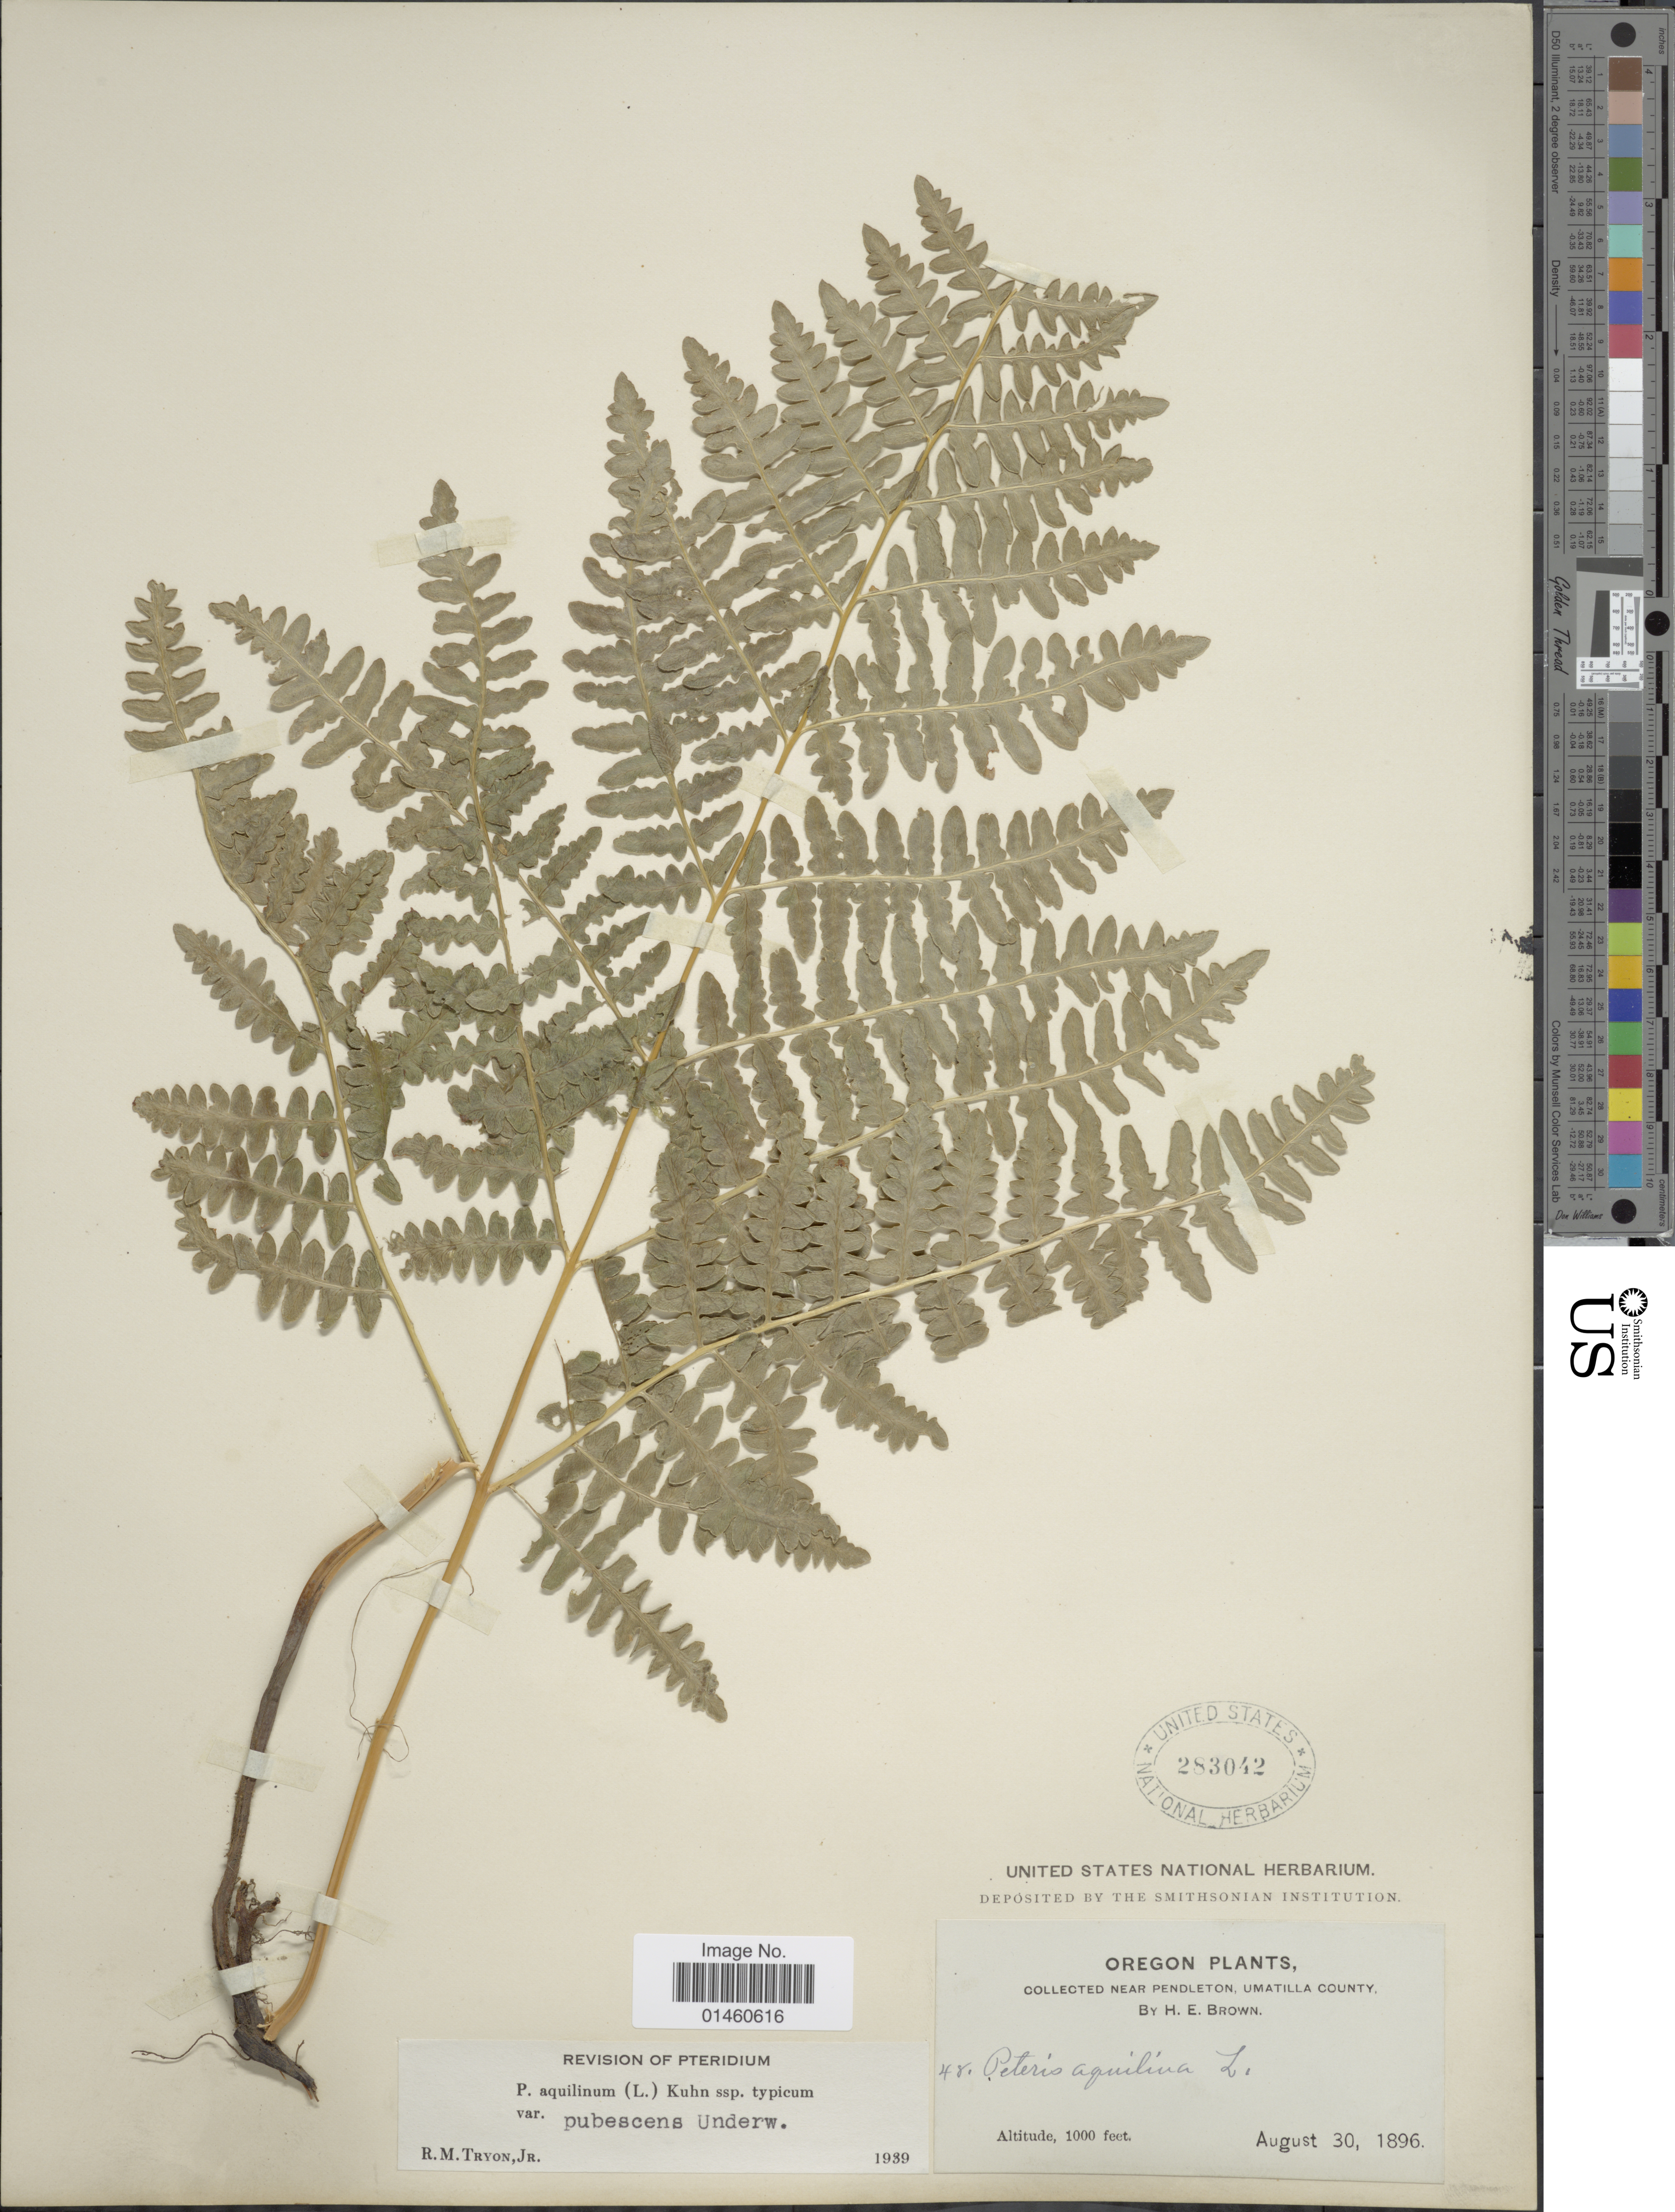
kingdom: Plantae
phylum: Tracheophyta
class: Polypodiopsida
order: Polypodiales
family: Dennstaedtiaceae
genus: Pteridium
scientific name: Pteridium pubescens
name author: (Underw.) Christenh.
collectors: H. E. Brown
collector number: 48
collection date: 1896-08-30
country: United States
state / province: Oregon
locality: Near Pendleton, Umatilla County.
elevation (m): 305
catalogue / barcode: US 283042